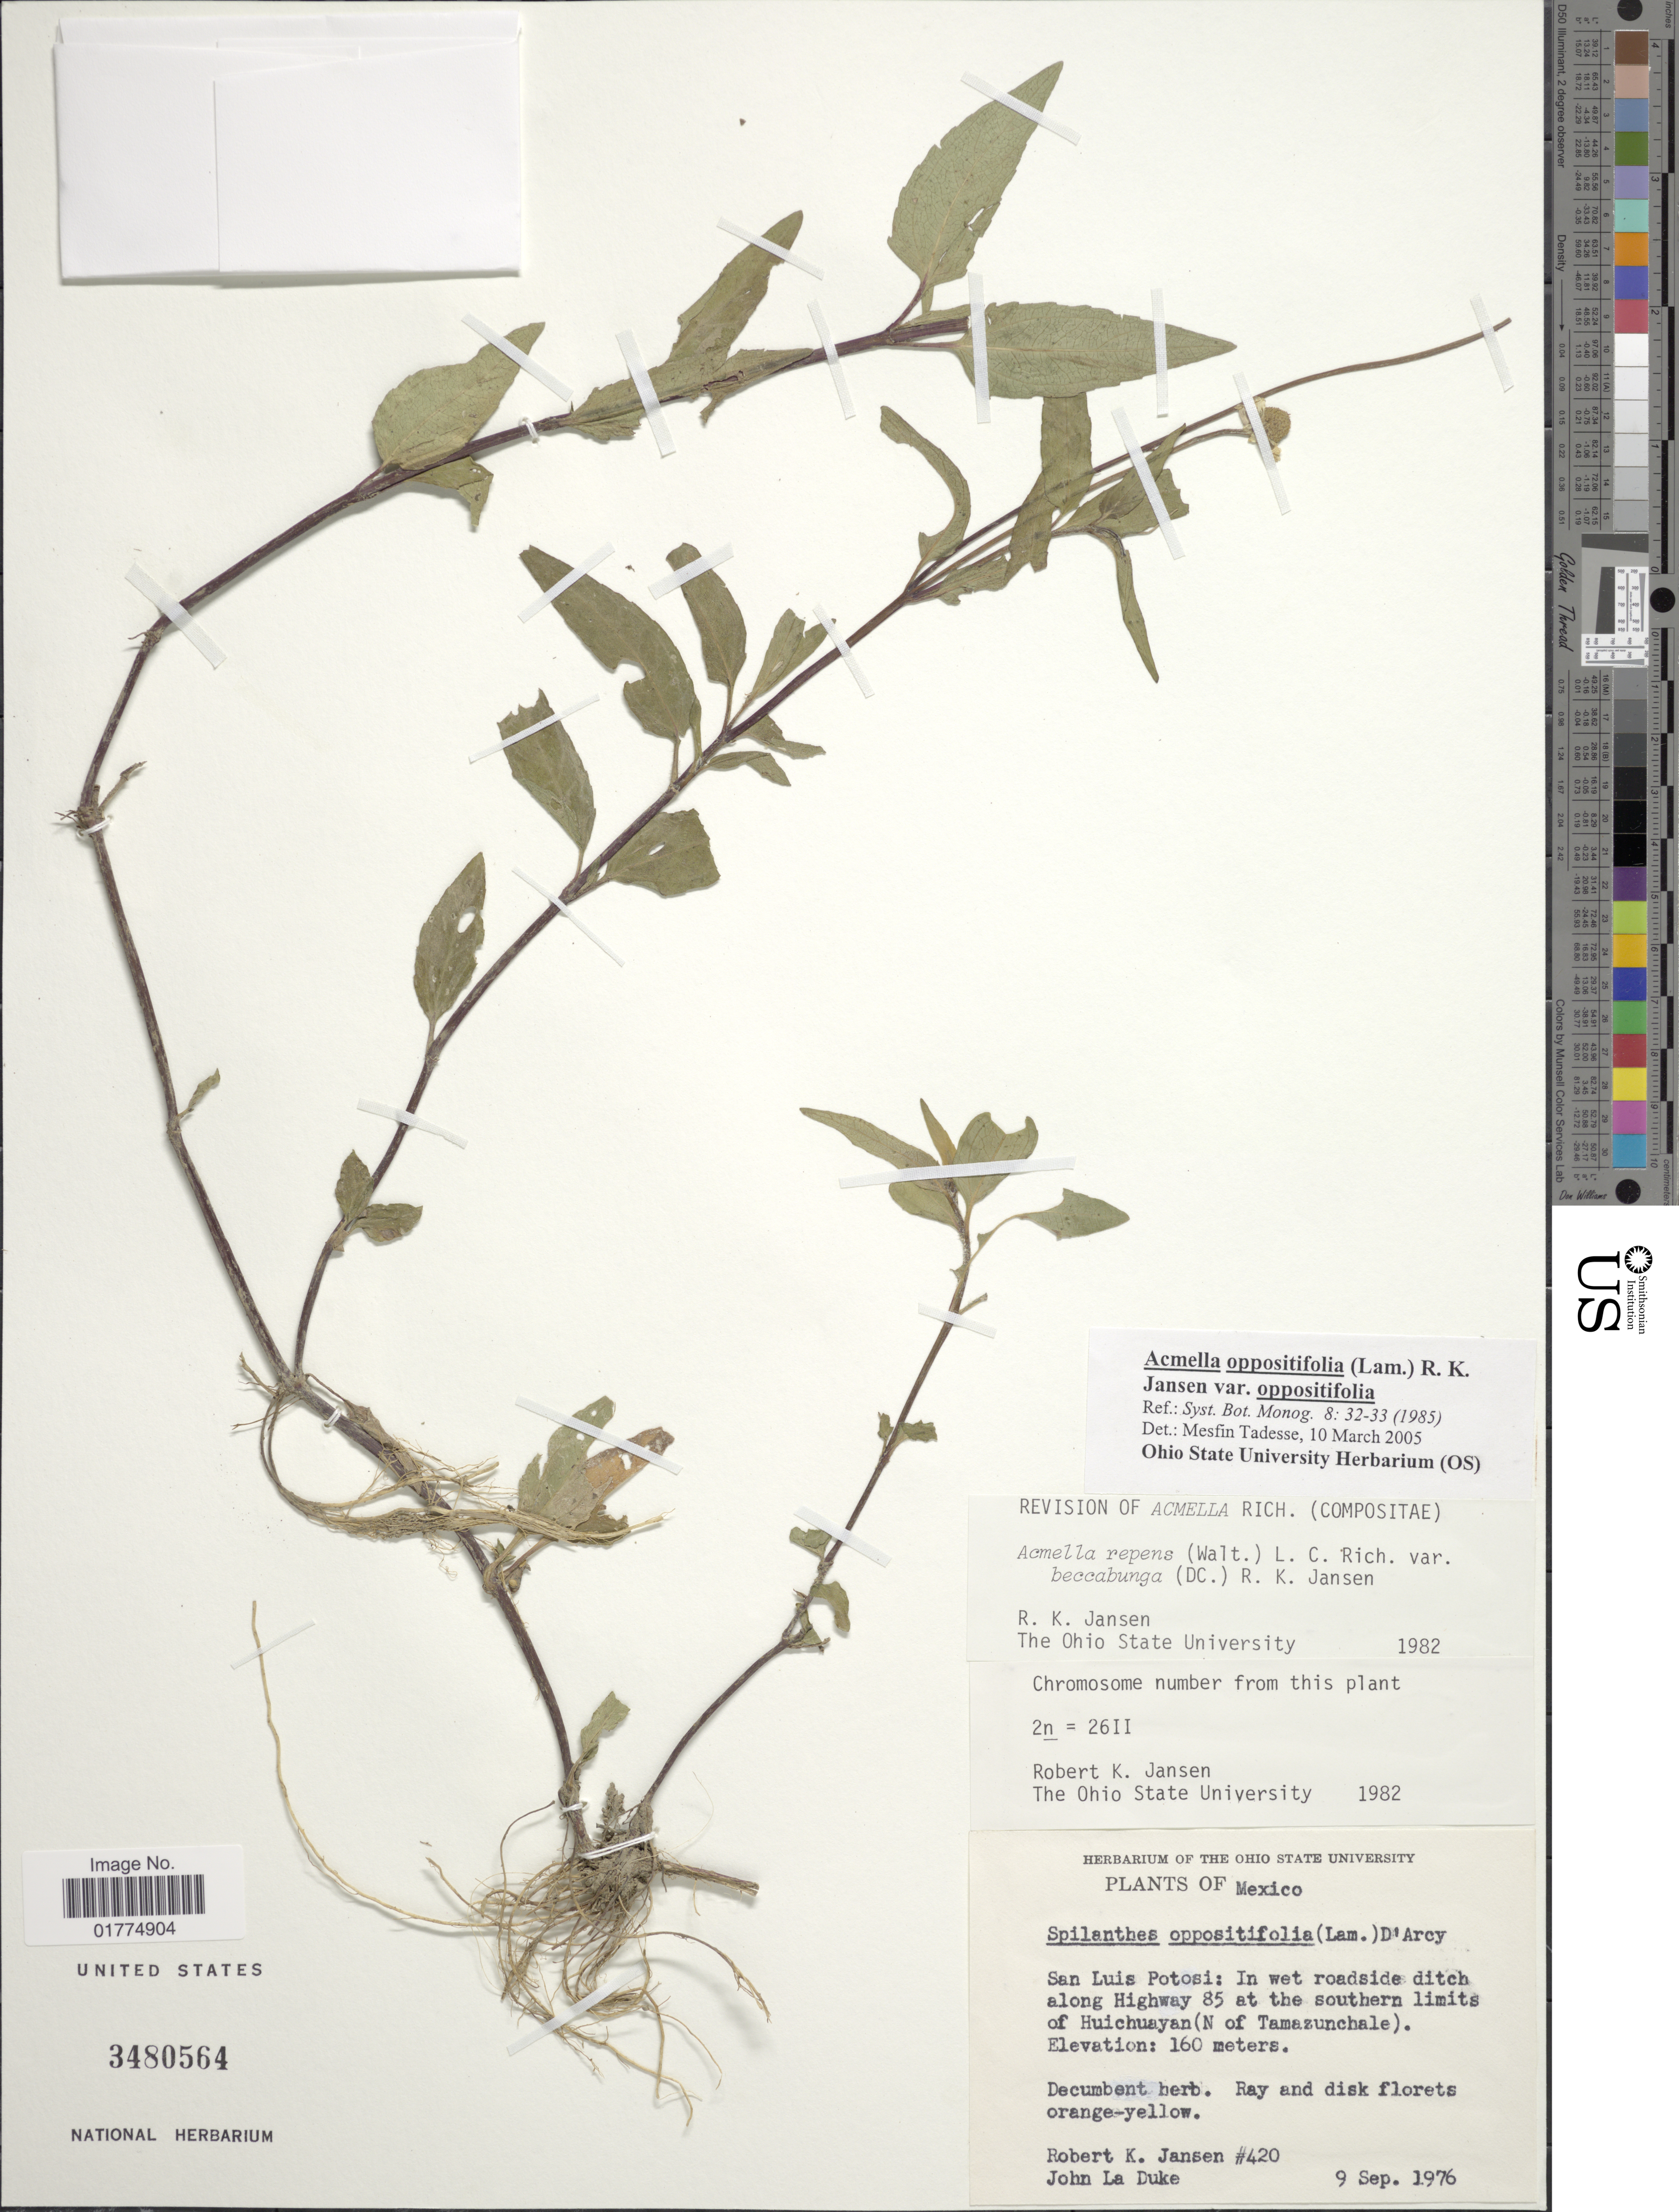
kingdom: Plantae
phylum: Tracheophyta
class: Magnoliopsida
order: Asterales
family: Asteraceae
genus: Acmella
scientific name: Acmella repens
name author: (Walter) Rich.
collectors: R. K. Jansen & J. La Duke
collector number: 420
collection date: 1976-09-09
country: Mexico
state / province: San Luis Potosí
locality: San Luis Potosi: In wet roadside ditch along Highway 85 at the southern limits of Huichuayan (N of Tamazunchale)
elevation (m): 160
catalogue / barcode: US 3480564